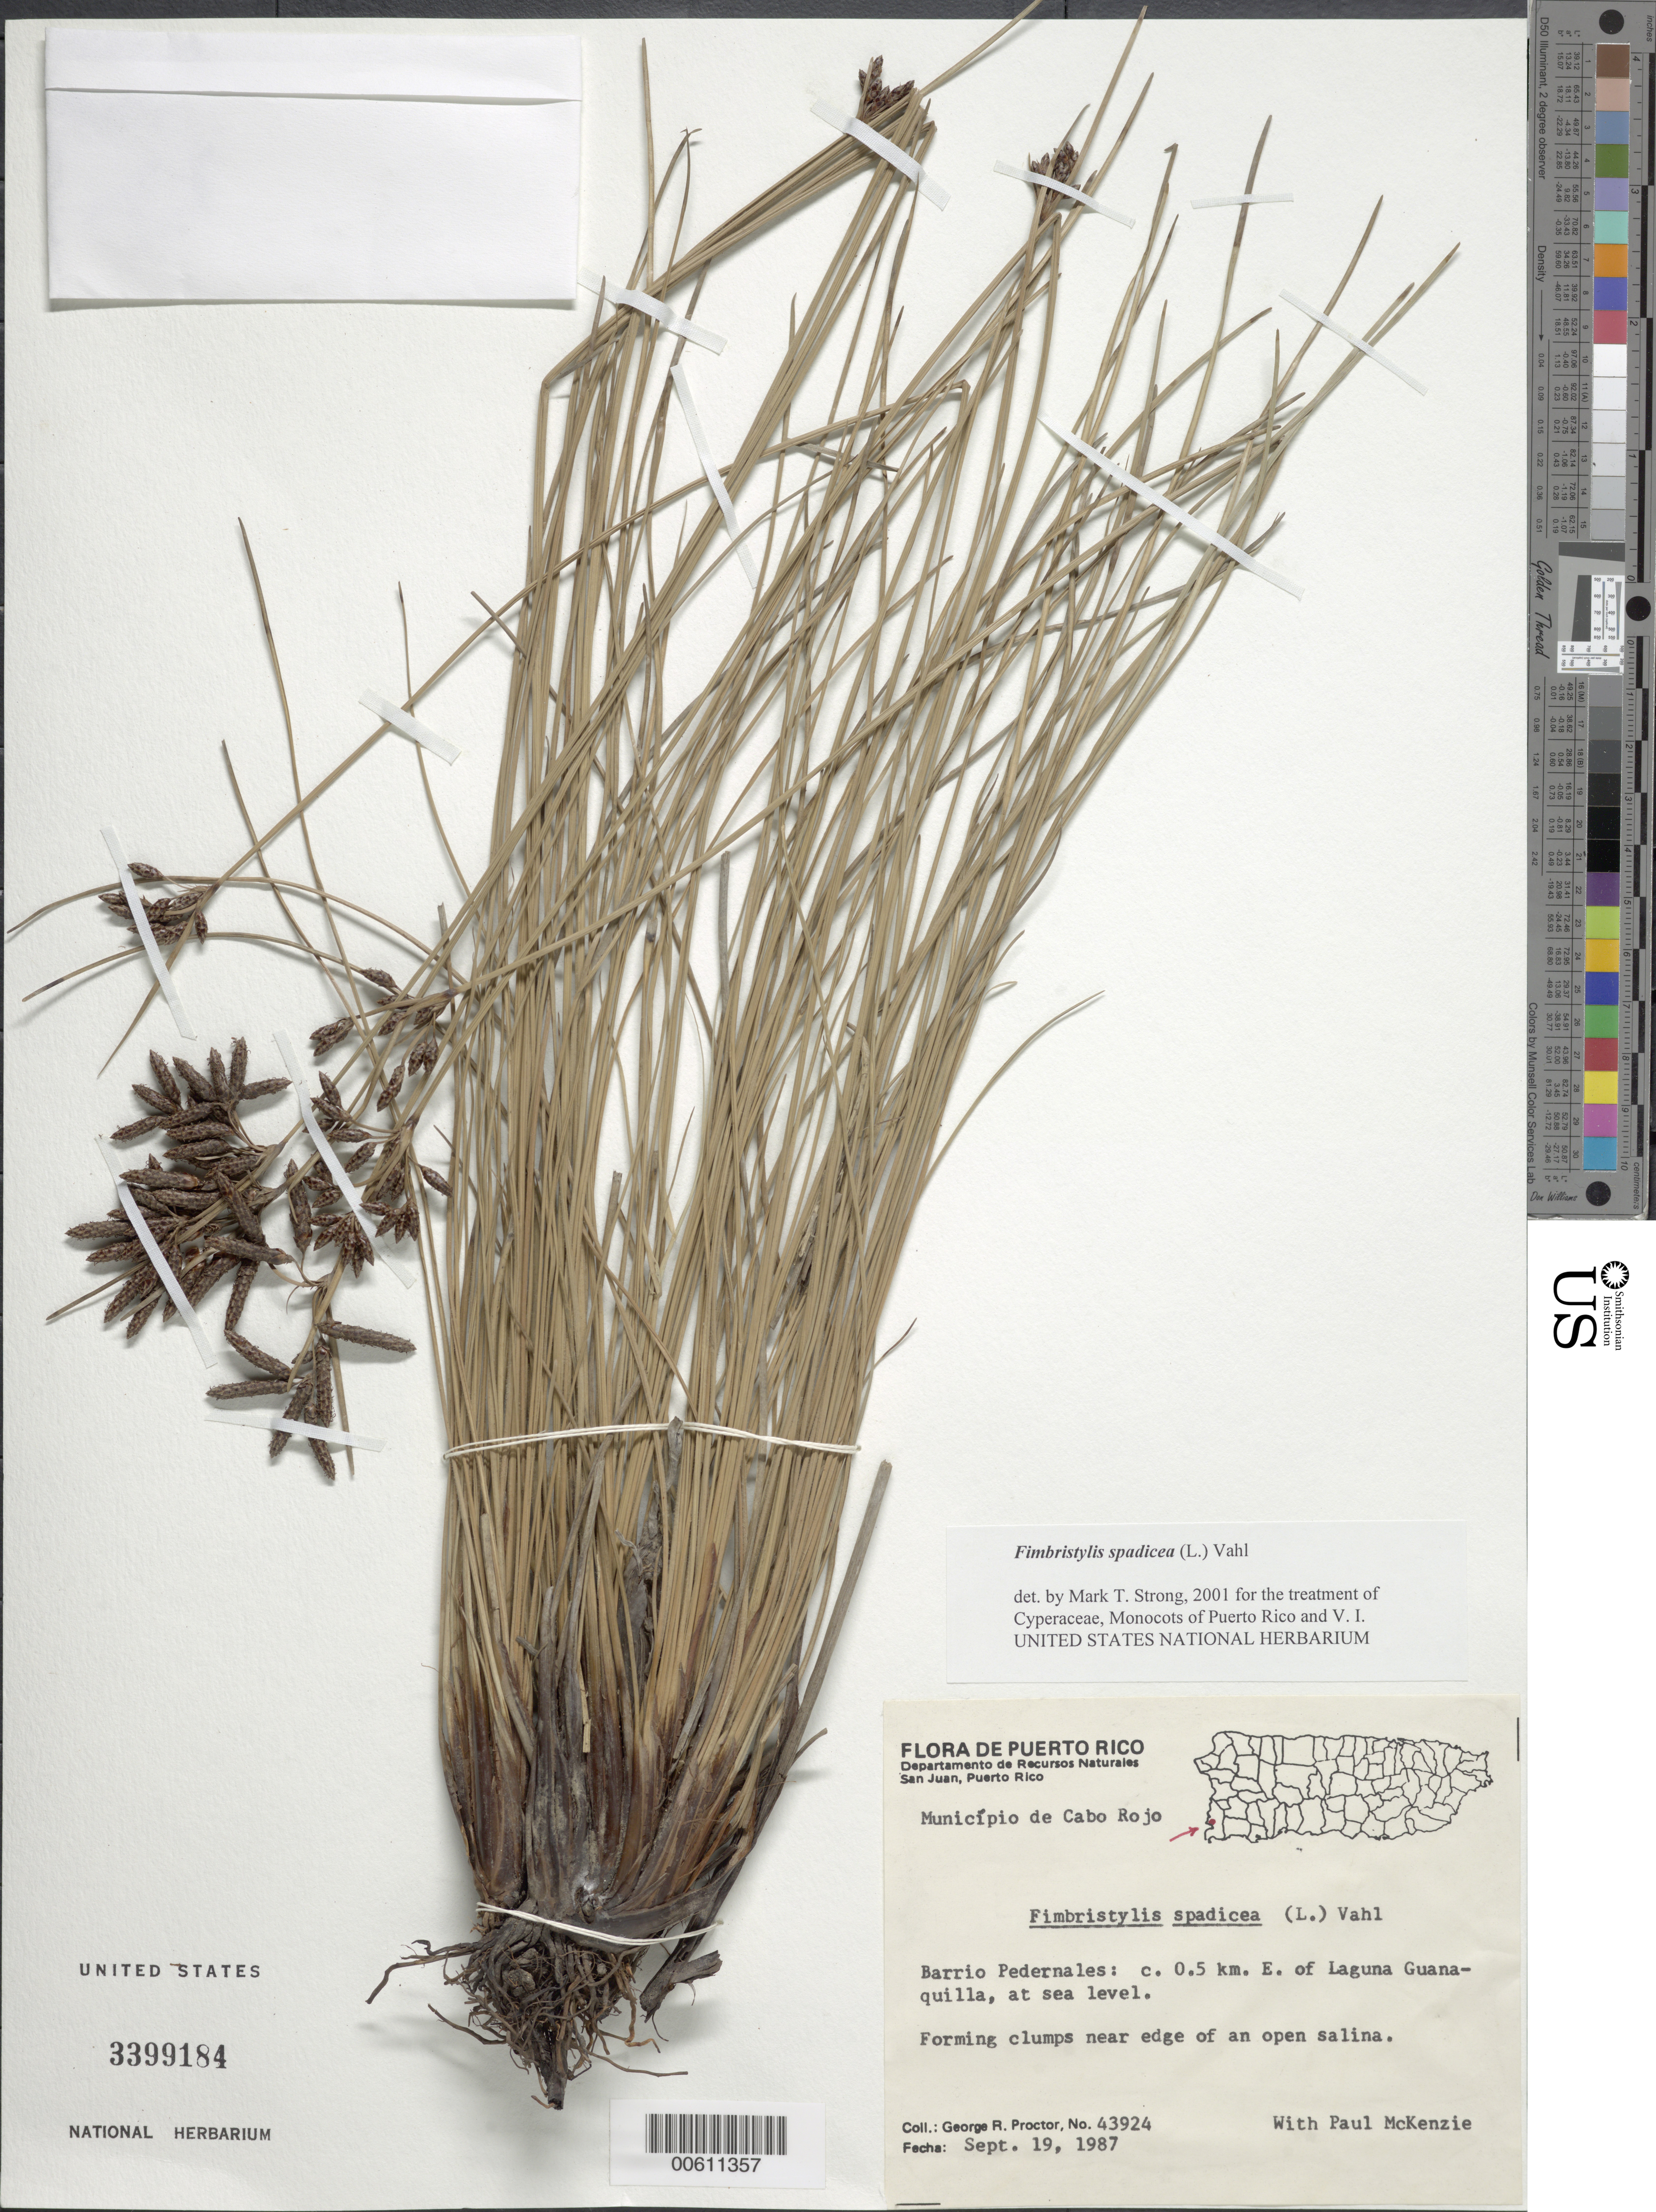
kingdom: Plantae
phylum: Tracheophyta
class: Liliopsida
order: Poales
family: Cyperaceae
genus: Fimbristylis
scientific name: Fimbristylis spadicea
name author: (L.) Vahl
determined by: Strong, M. T., (US), Smithsonian Institution - National Museum of Natural History (UNITED STATES)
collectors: G. R. Proctor & P. Mckenzie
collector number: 43924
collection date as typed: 19 Sep 1987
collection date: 1987-09-19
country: Puerto Rico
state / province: Cabo Rojo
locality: Cabo Rojo: Barrio Pedernales, ca. 0.5 km E of Laguna Guanaquilla.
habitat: Near edge or an open salina.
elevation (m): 0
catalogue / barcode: US 3399184